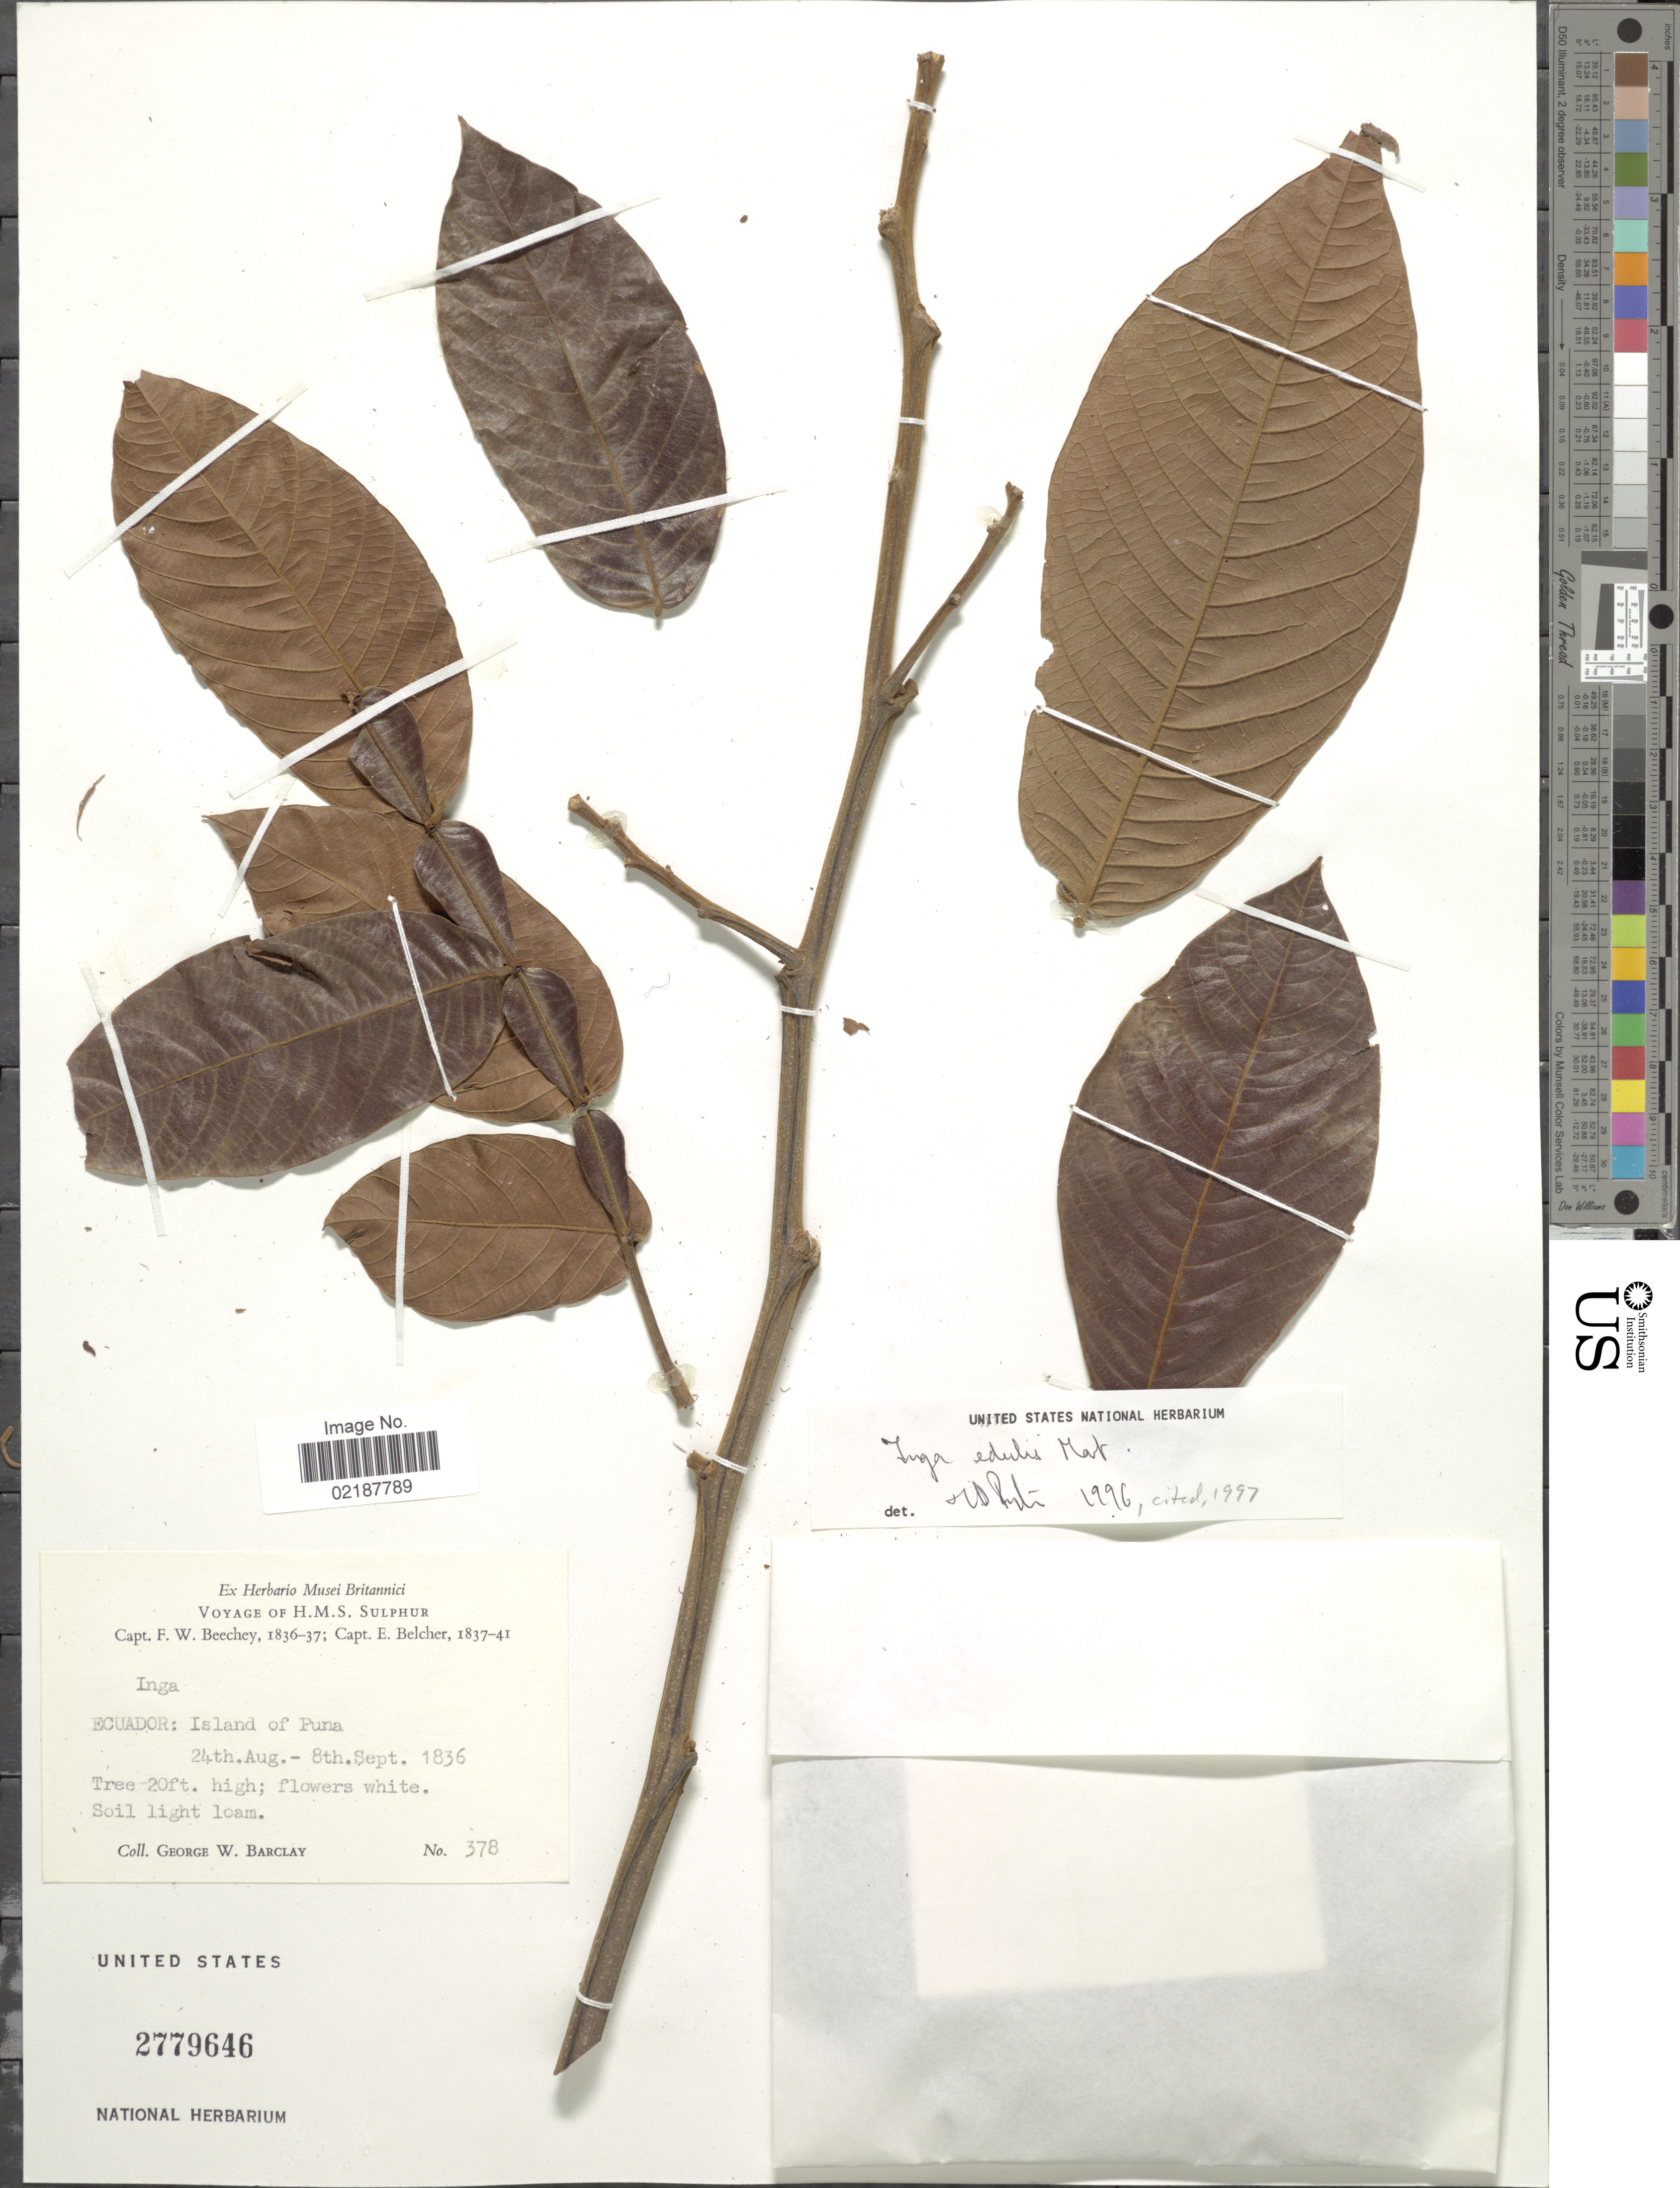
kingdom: Plantae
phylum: Tracheophyta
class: Magnoliopsida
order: Fabales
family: Fabaceae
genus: Inga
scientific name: Inga edulis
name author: Mart.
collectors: G. W. Barclay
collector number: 378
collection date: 1836-08-24/1836-09-08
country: Ecuador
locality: Island Of Puna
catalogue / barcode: US 2779646